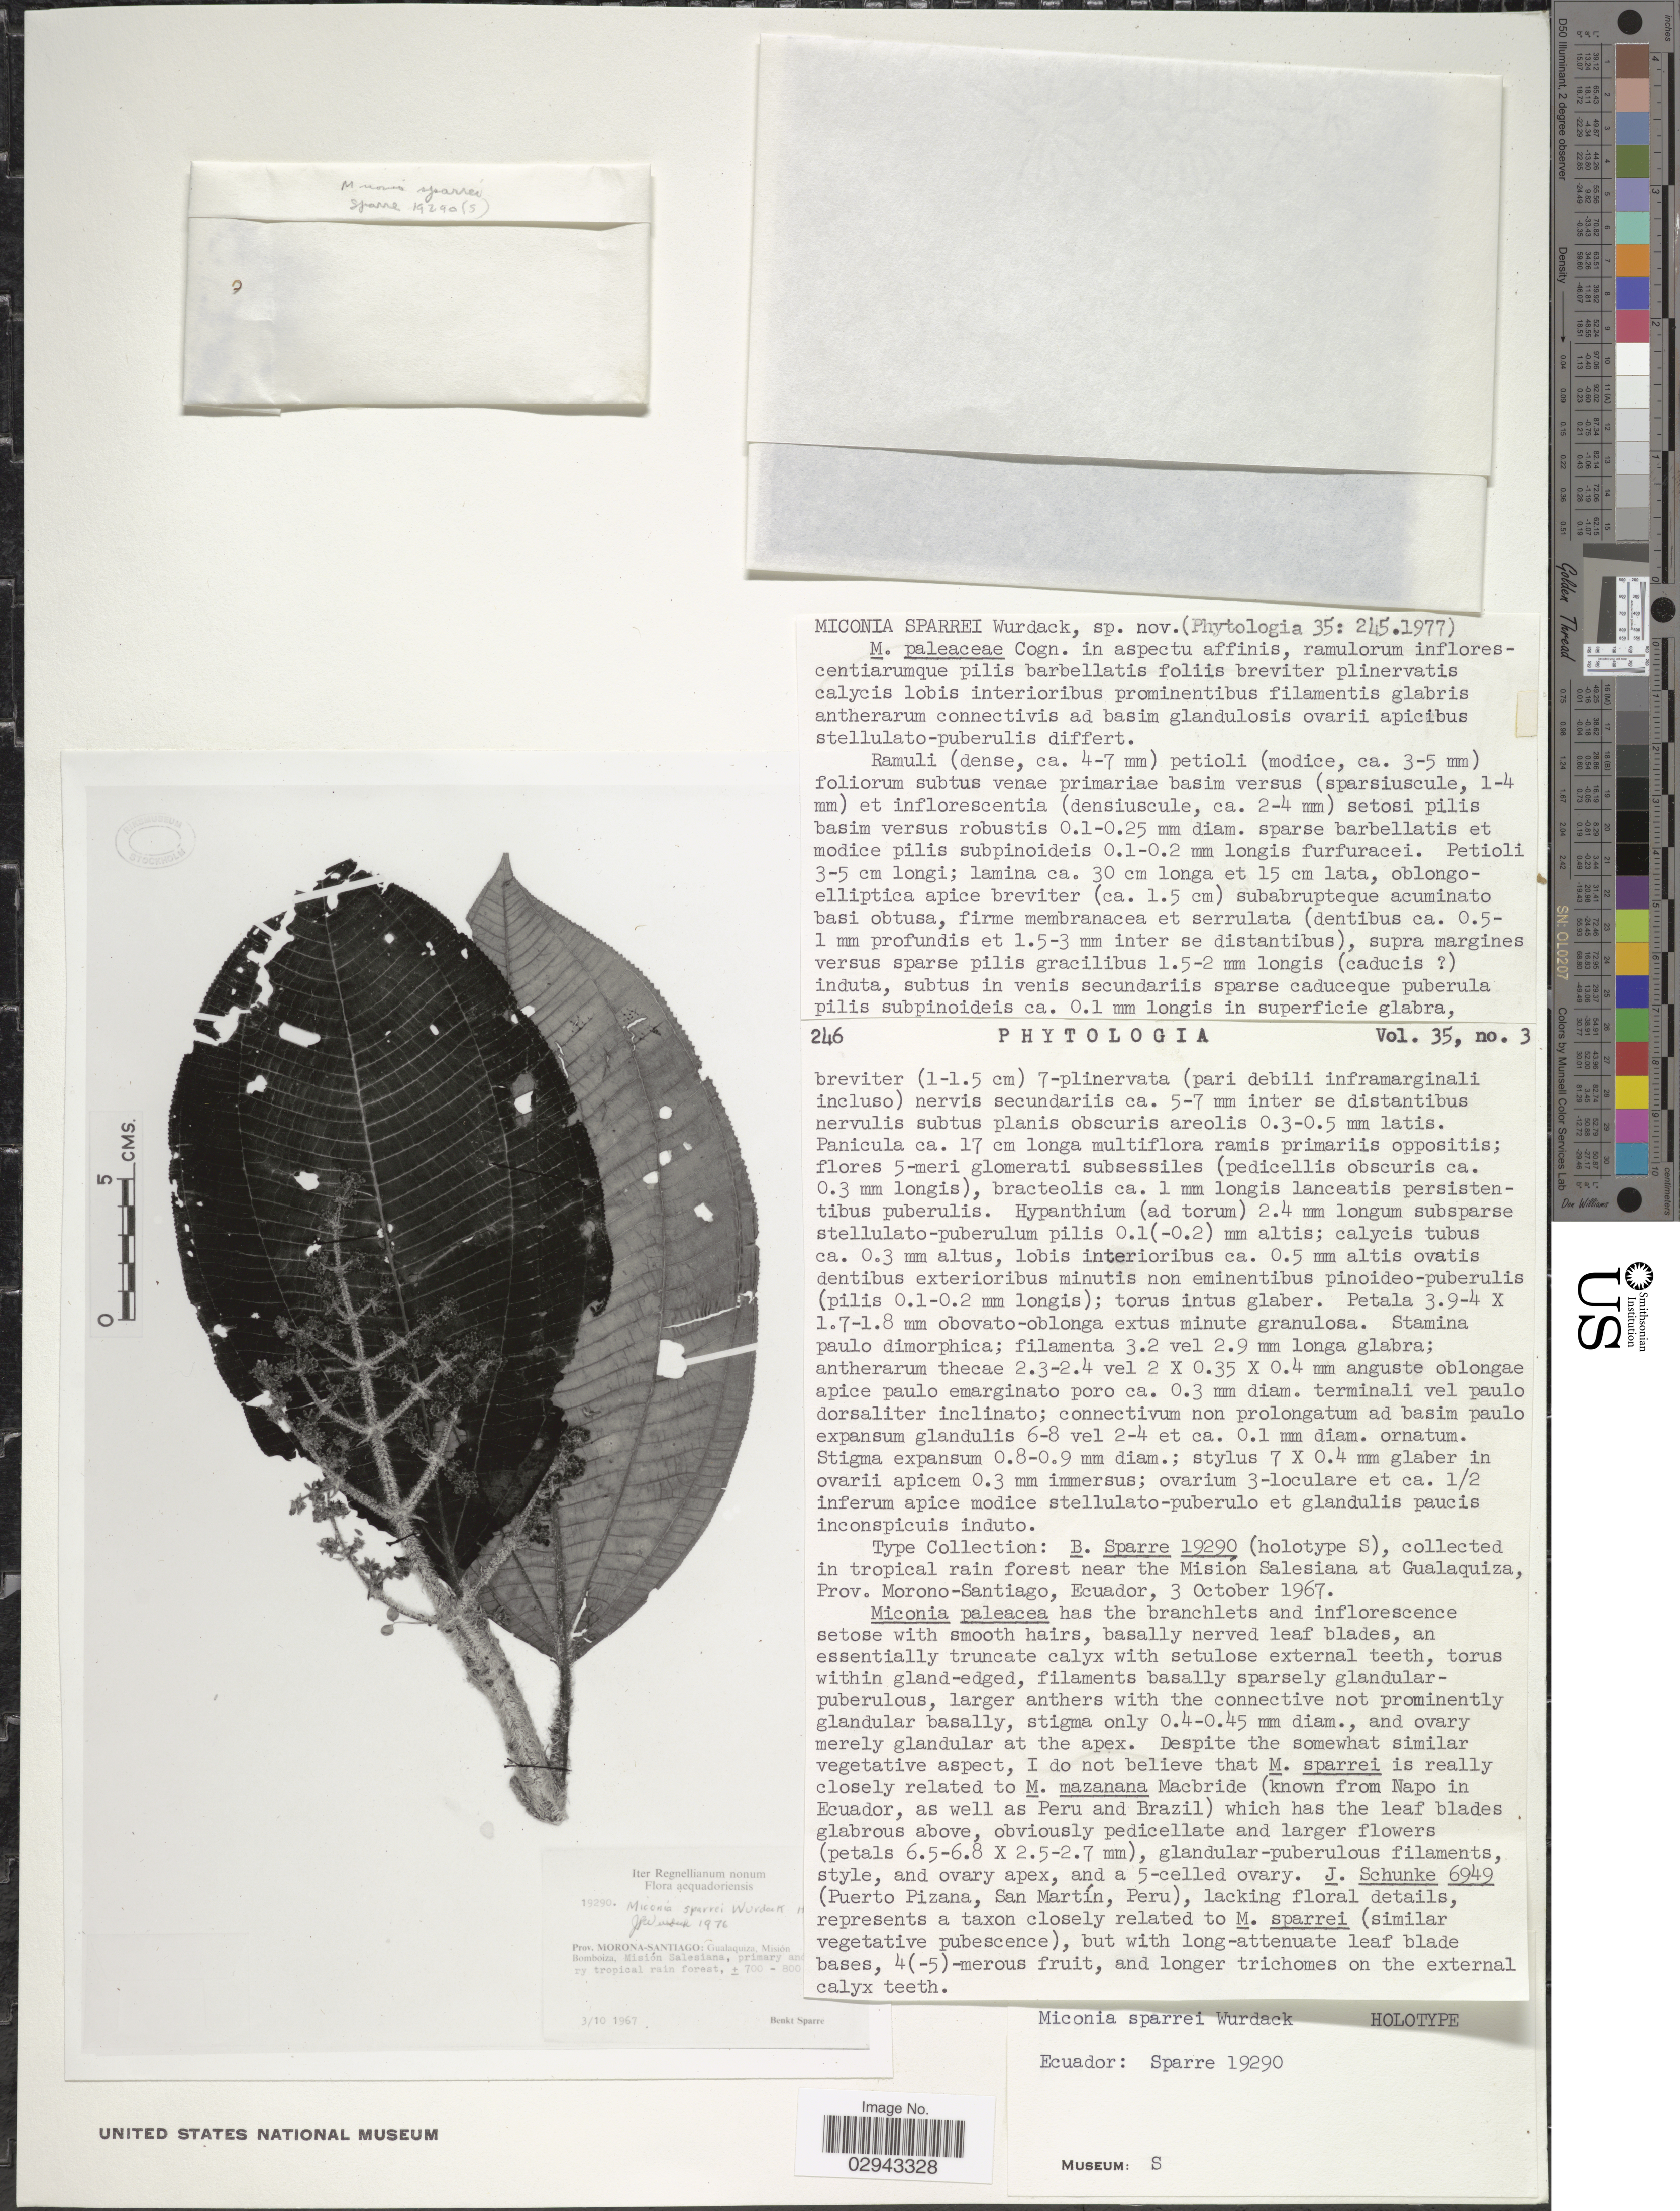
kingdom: Plantae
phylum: Tracheophyta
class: Magnoliopsida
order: Myrtales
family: Melastomataceae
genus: Miconia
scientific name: Miconia sparrei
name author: Wurdack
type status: Isotype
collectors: B. Sparre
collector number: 19290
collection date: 1967-10-03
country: Ecuador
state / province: Morona-Santiago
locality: Gualaquizaa, Misión Bomboiza. Misión Salasiana.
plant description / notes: Photograph and fragmentary material of (holo) type specimen ex herb. S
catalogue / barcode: US 3726778